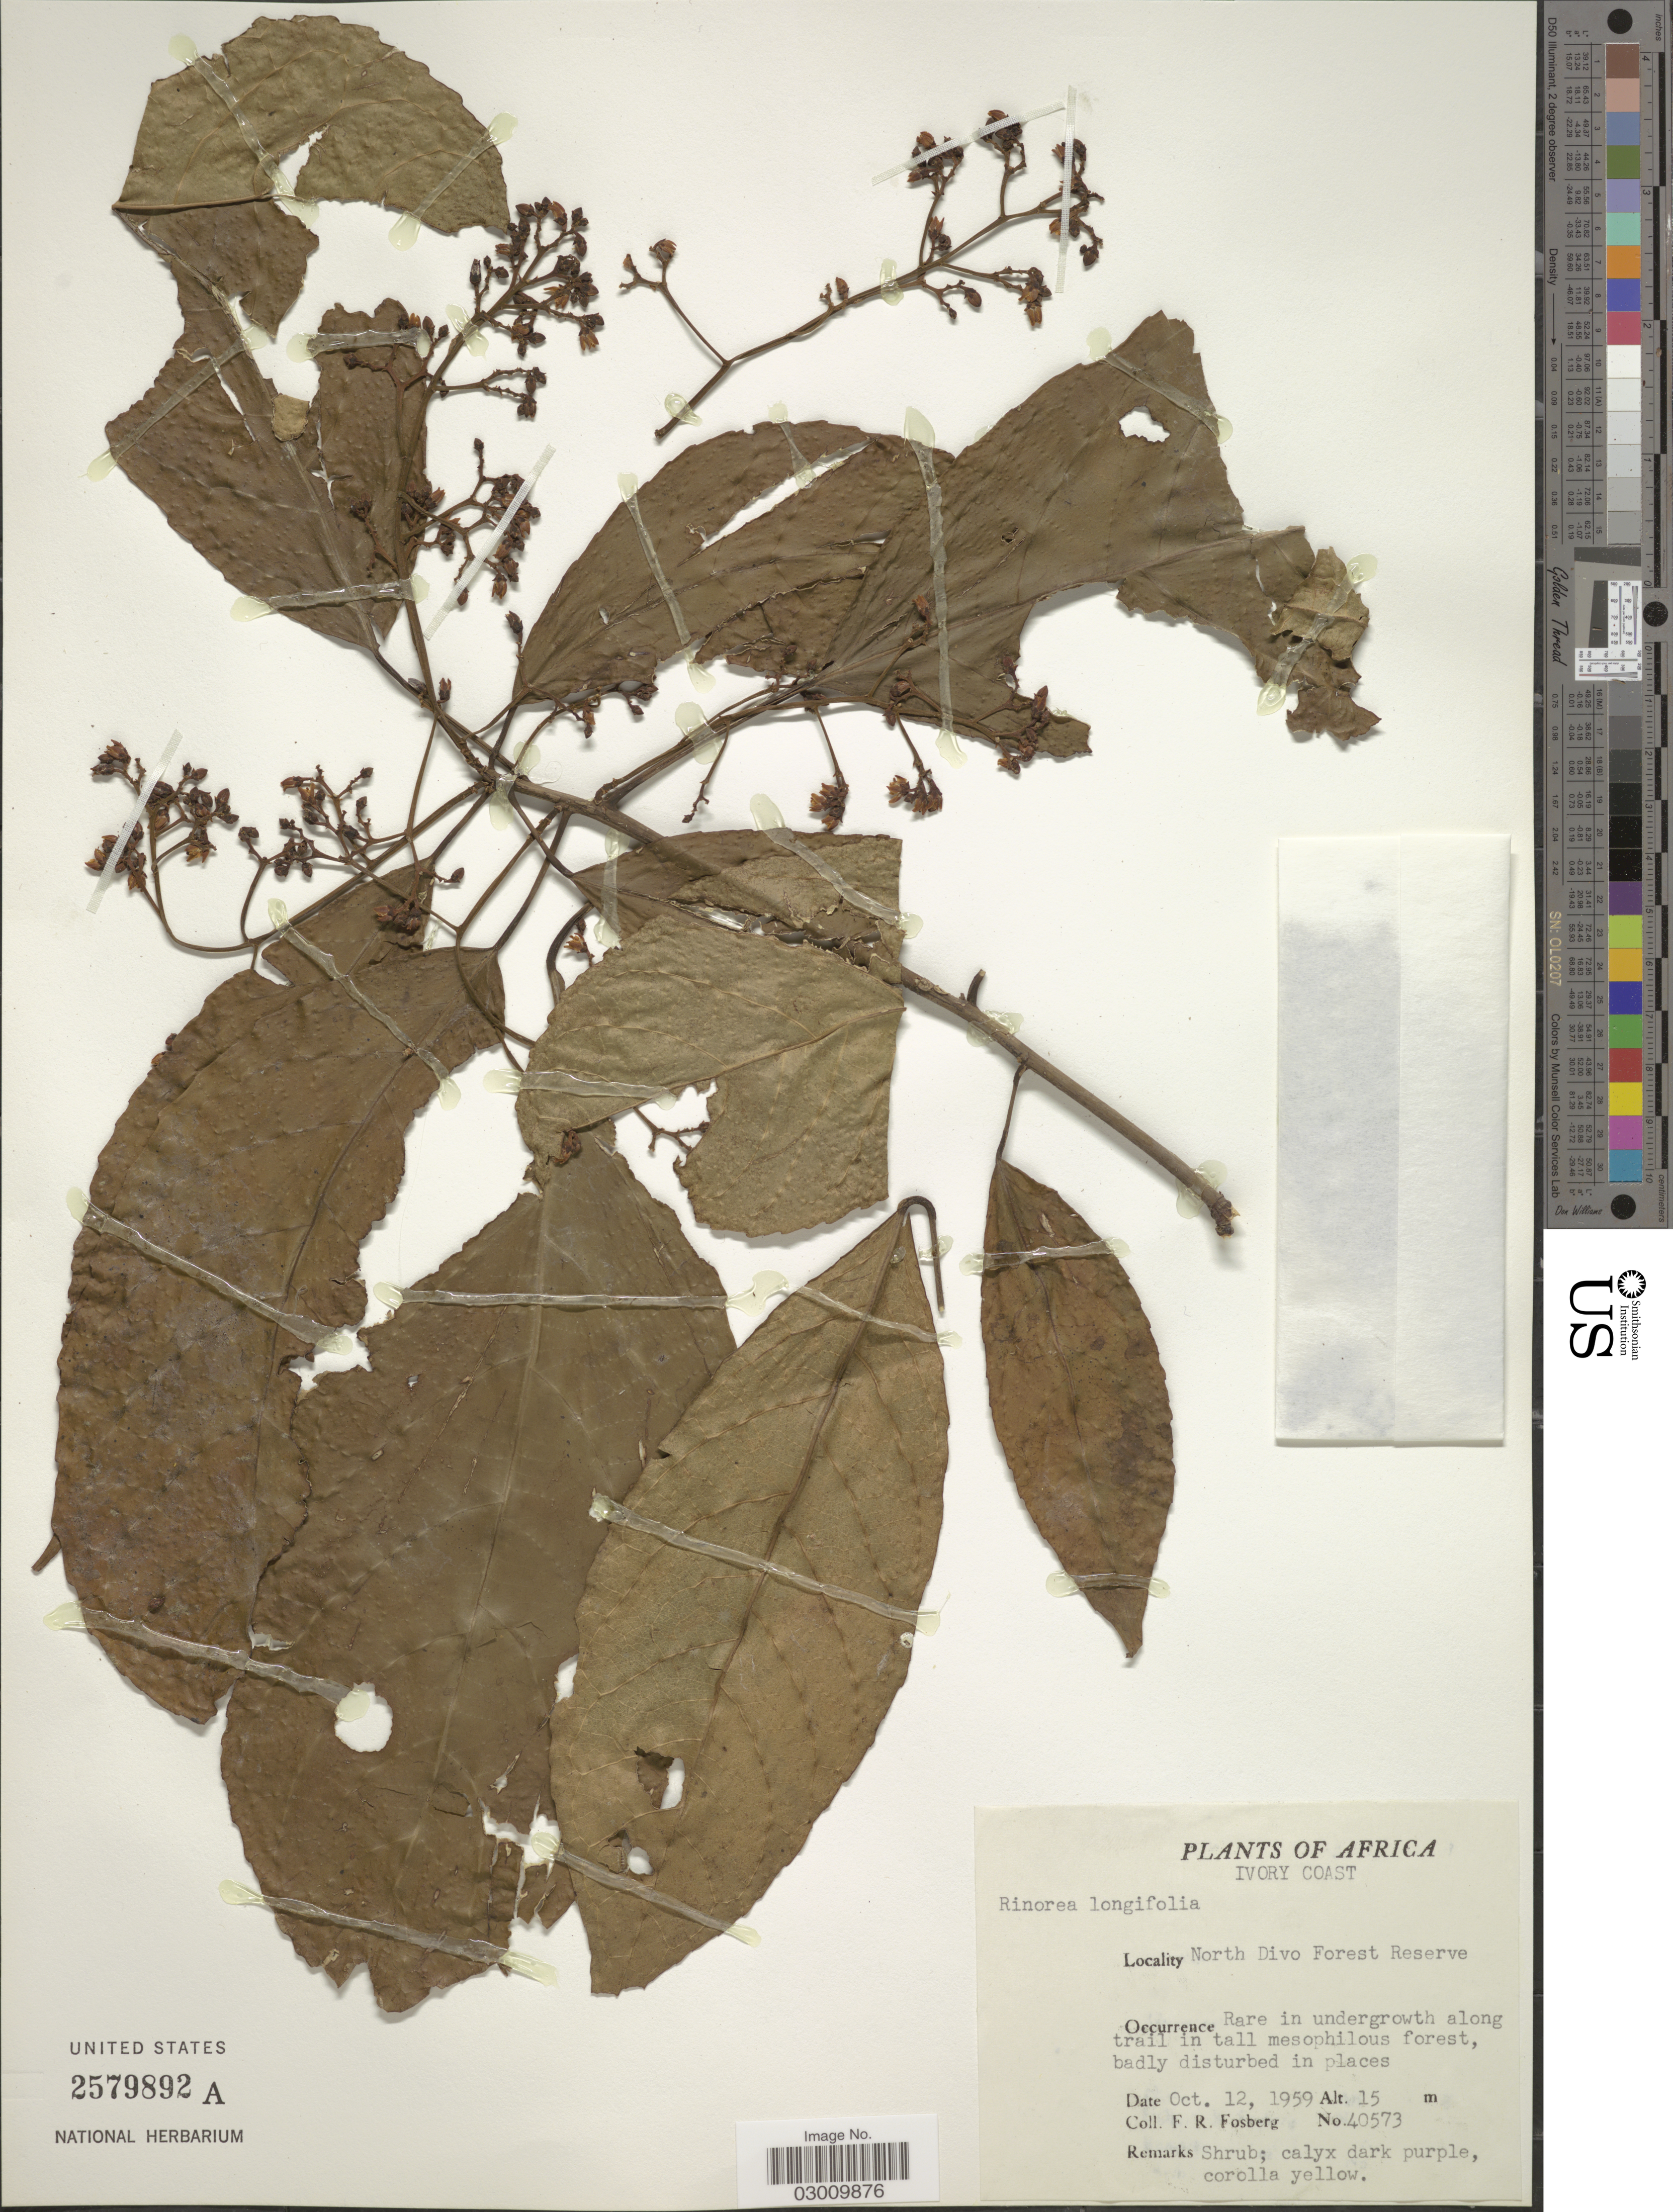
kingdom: Plantae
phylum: Tracheophyta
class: Magnoliopsida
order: Malpighiales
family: Violaceae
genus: Rinorea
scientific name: Rinorea longifolia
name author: De Wild.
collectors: F. R. Fosberg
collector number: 40573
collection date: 1959-10-12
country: Ivory Coast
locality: North Divo Forest Reserve.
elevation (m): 15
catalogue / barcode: US 2579892A